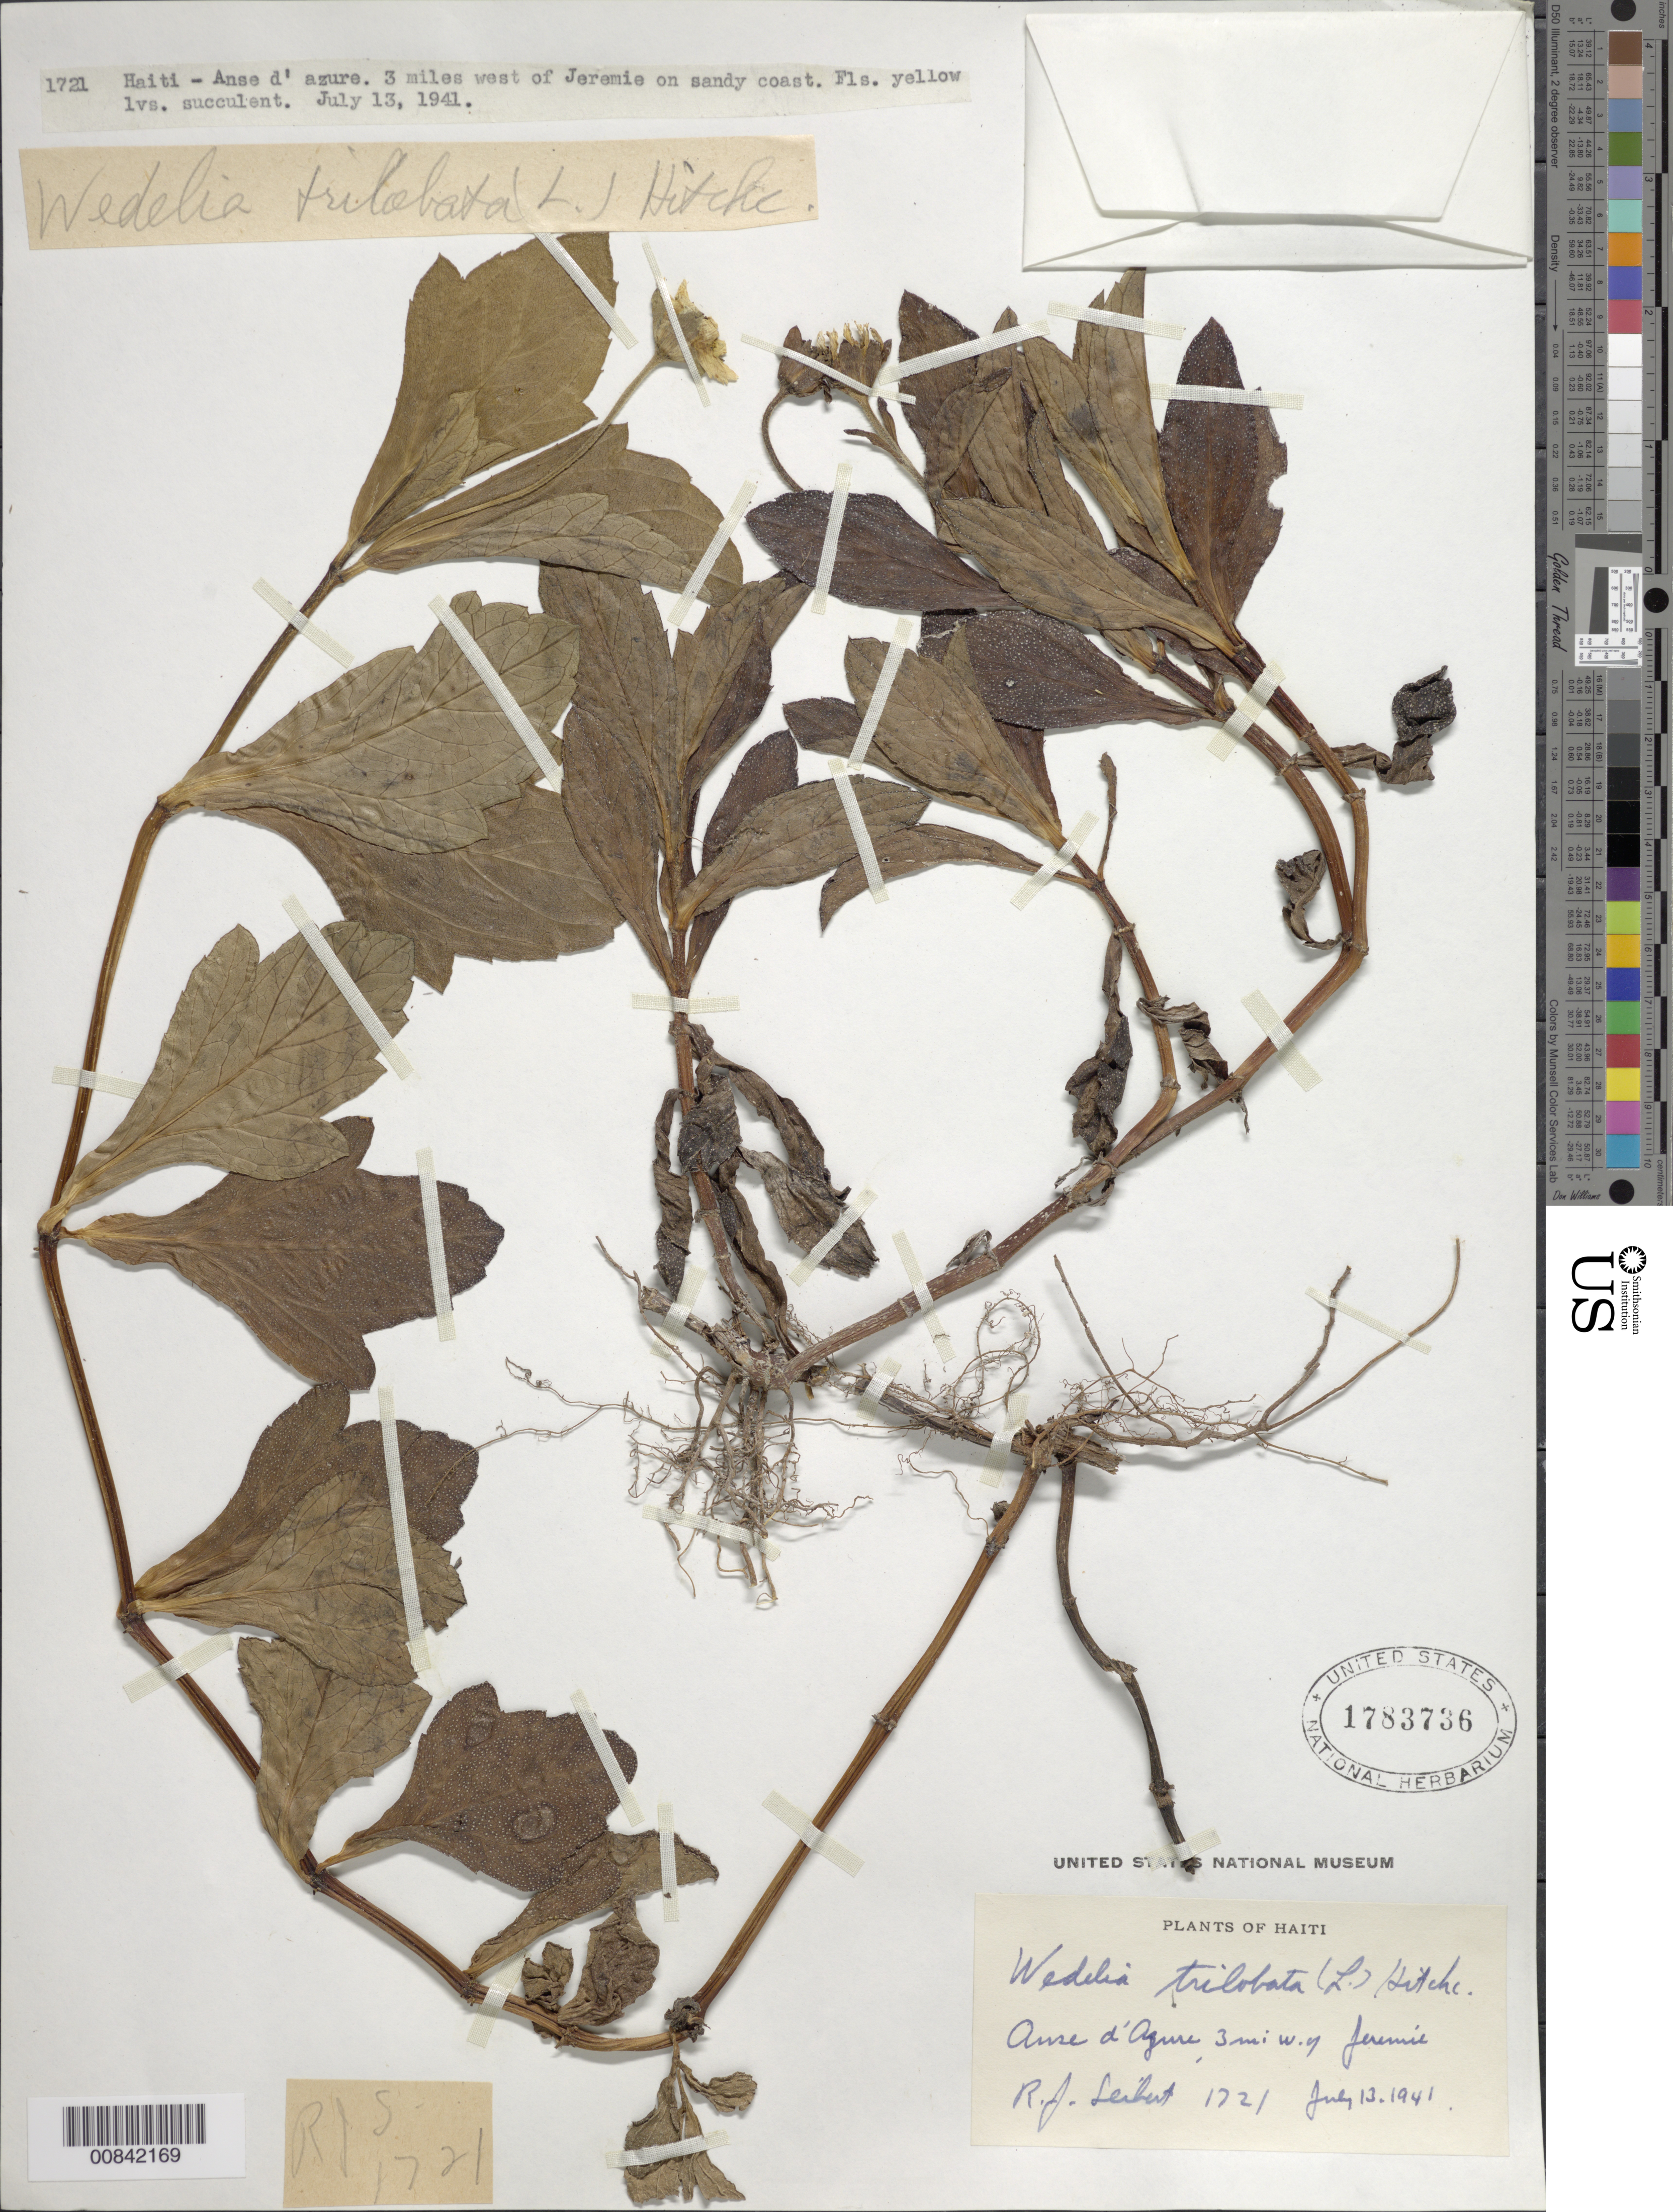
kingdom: Plantae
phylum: Tracheophyta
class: Magnoliopsida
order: Asterales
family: Asteraceae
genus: Sphagneticola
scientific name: Sphagneticola trilobata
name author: (L.) Pruski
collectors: R. J. Seibert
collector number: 1721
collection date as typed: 13 Jul 1941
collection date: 1941-07-13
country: Haiti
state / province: Grand'Anse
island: Hispaniola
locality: Anse d'Azure, 3 miles W of Jérémie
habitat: Sandy coast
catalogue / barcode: US 1783736